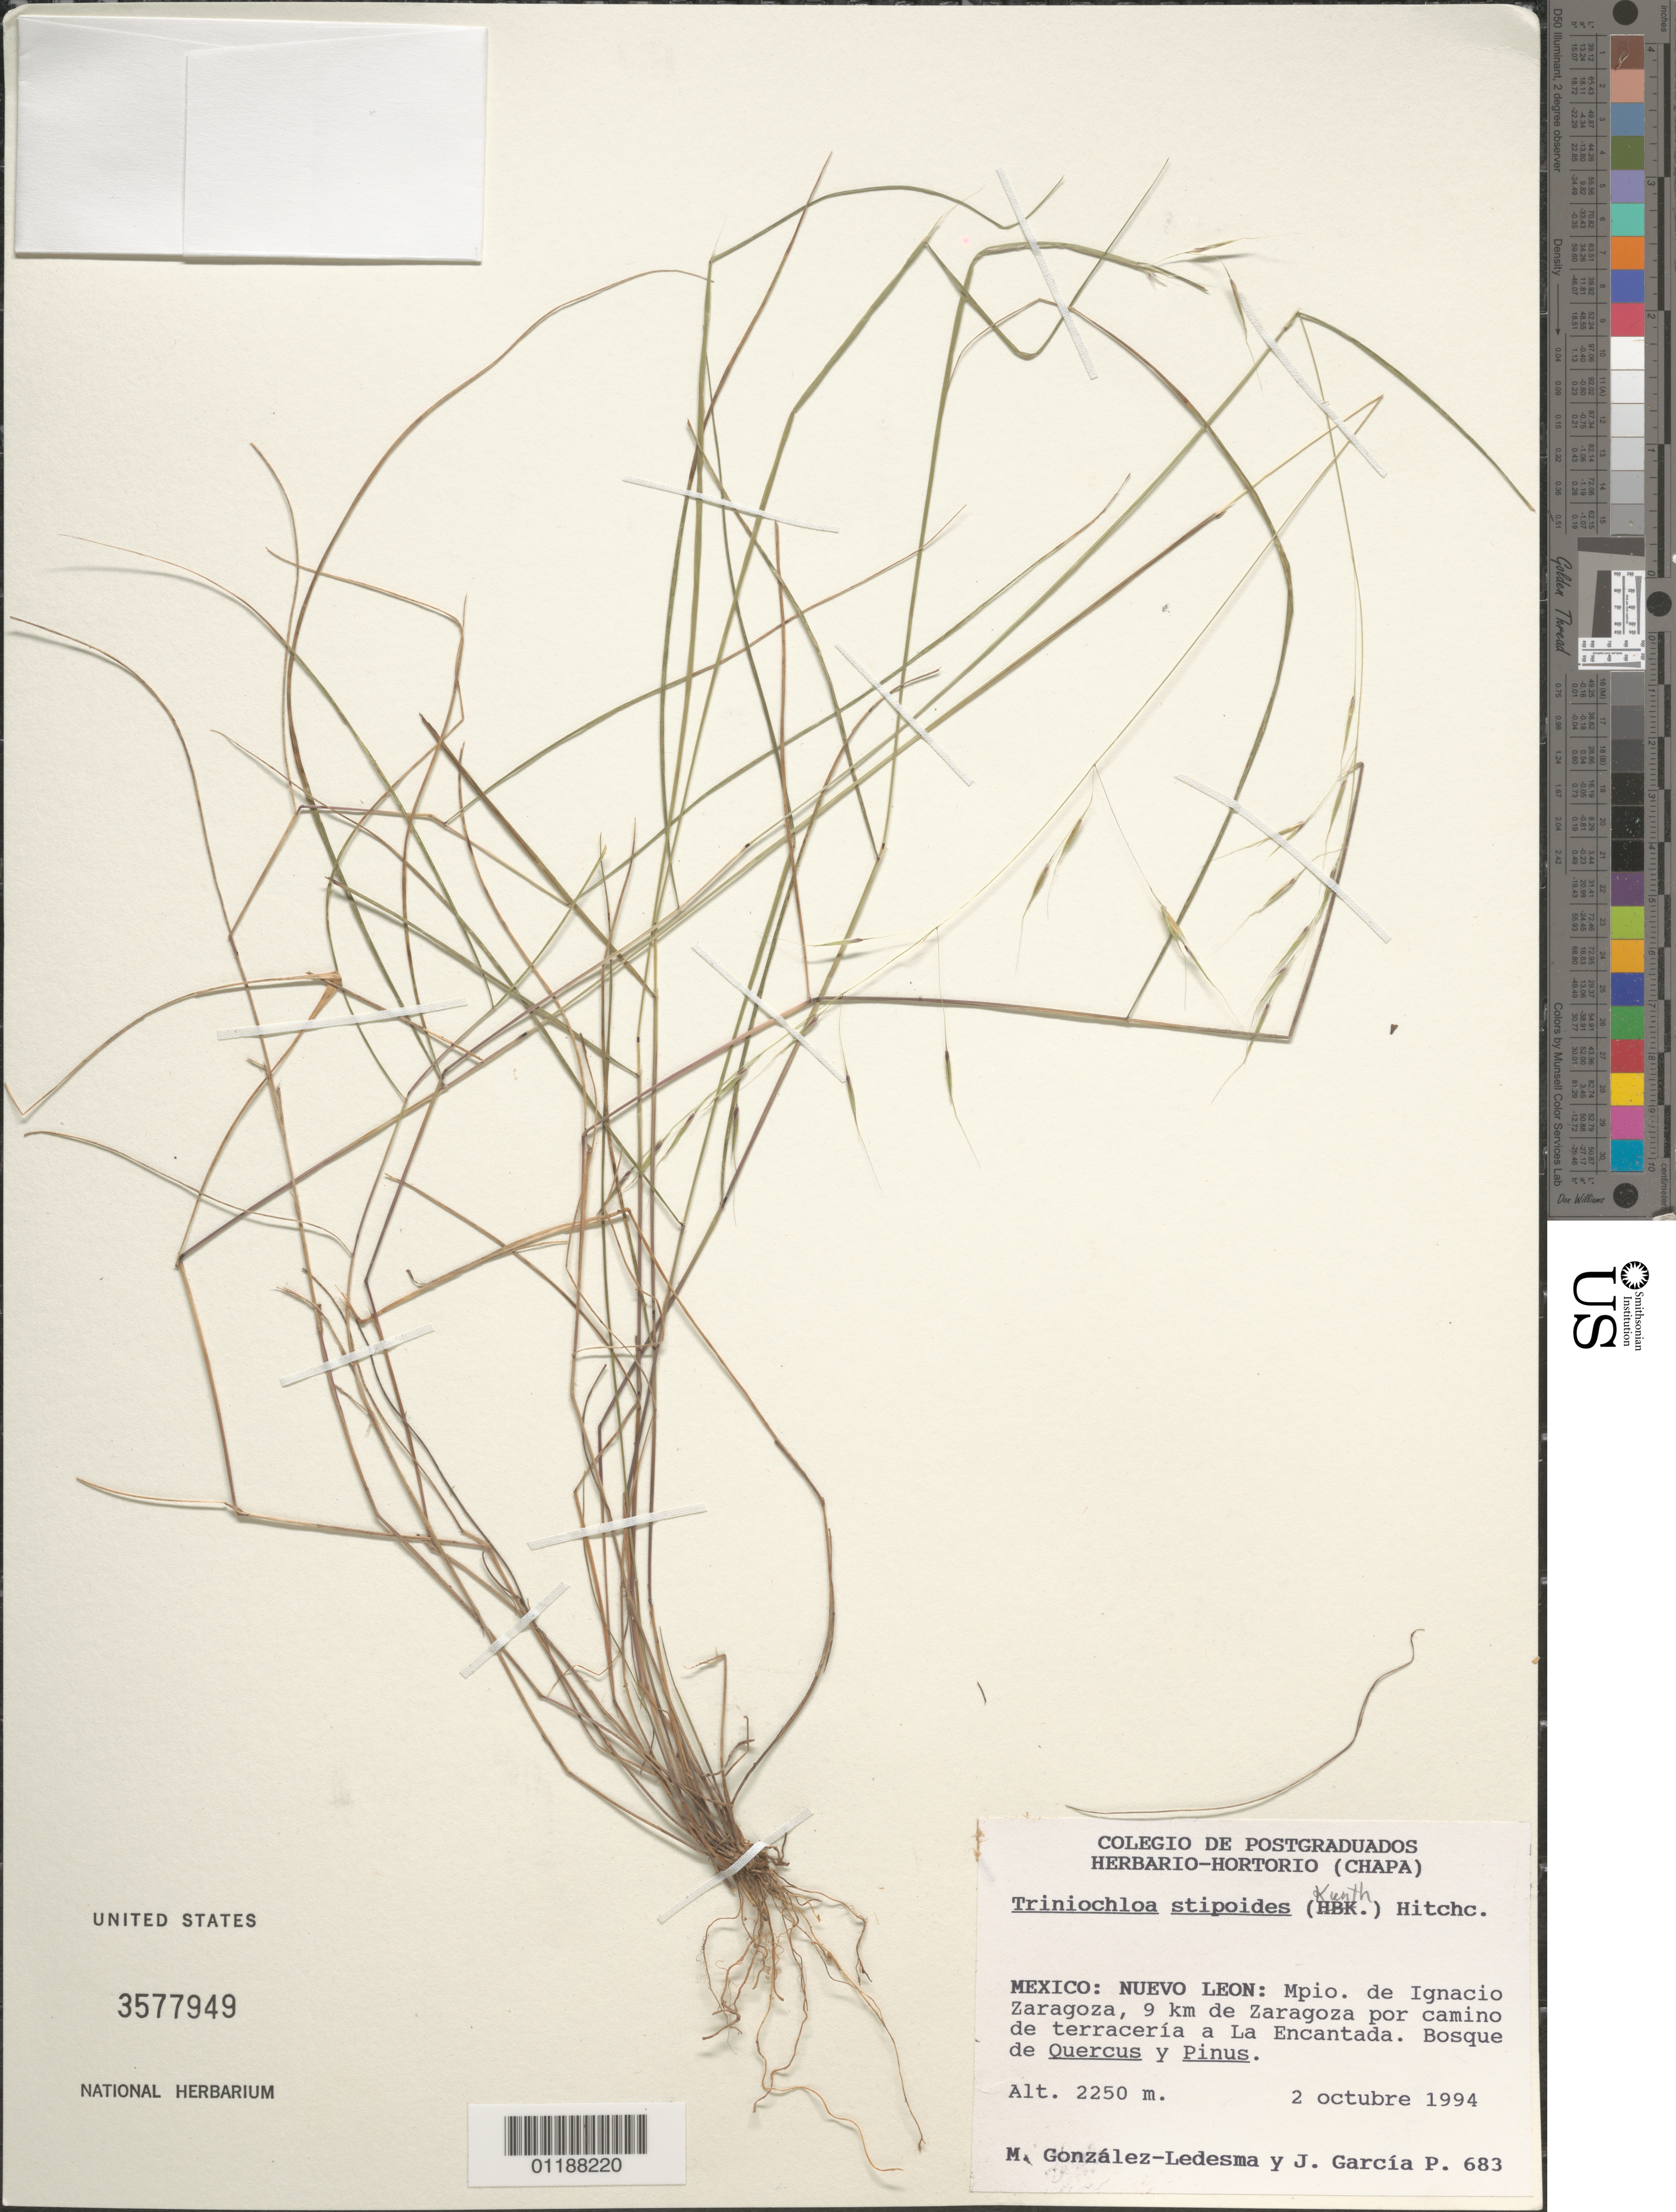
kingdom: Plantae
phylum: Tracheophyta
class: Liliopsida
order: Poales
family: Poaceae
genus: Triniochloa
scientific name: Triniochloa stipoides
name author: (Kunth) Hitchc.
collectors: M. González-Ledesma & J. García-P.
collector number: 683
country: Mexico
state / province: Nuevo León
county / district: Ignacio Zaragoza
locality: Zaragpza por camino de terracera a La Encantada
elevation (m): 2250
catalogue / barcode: US 3577949